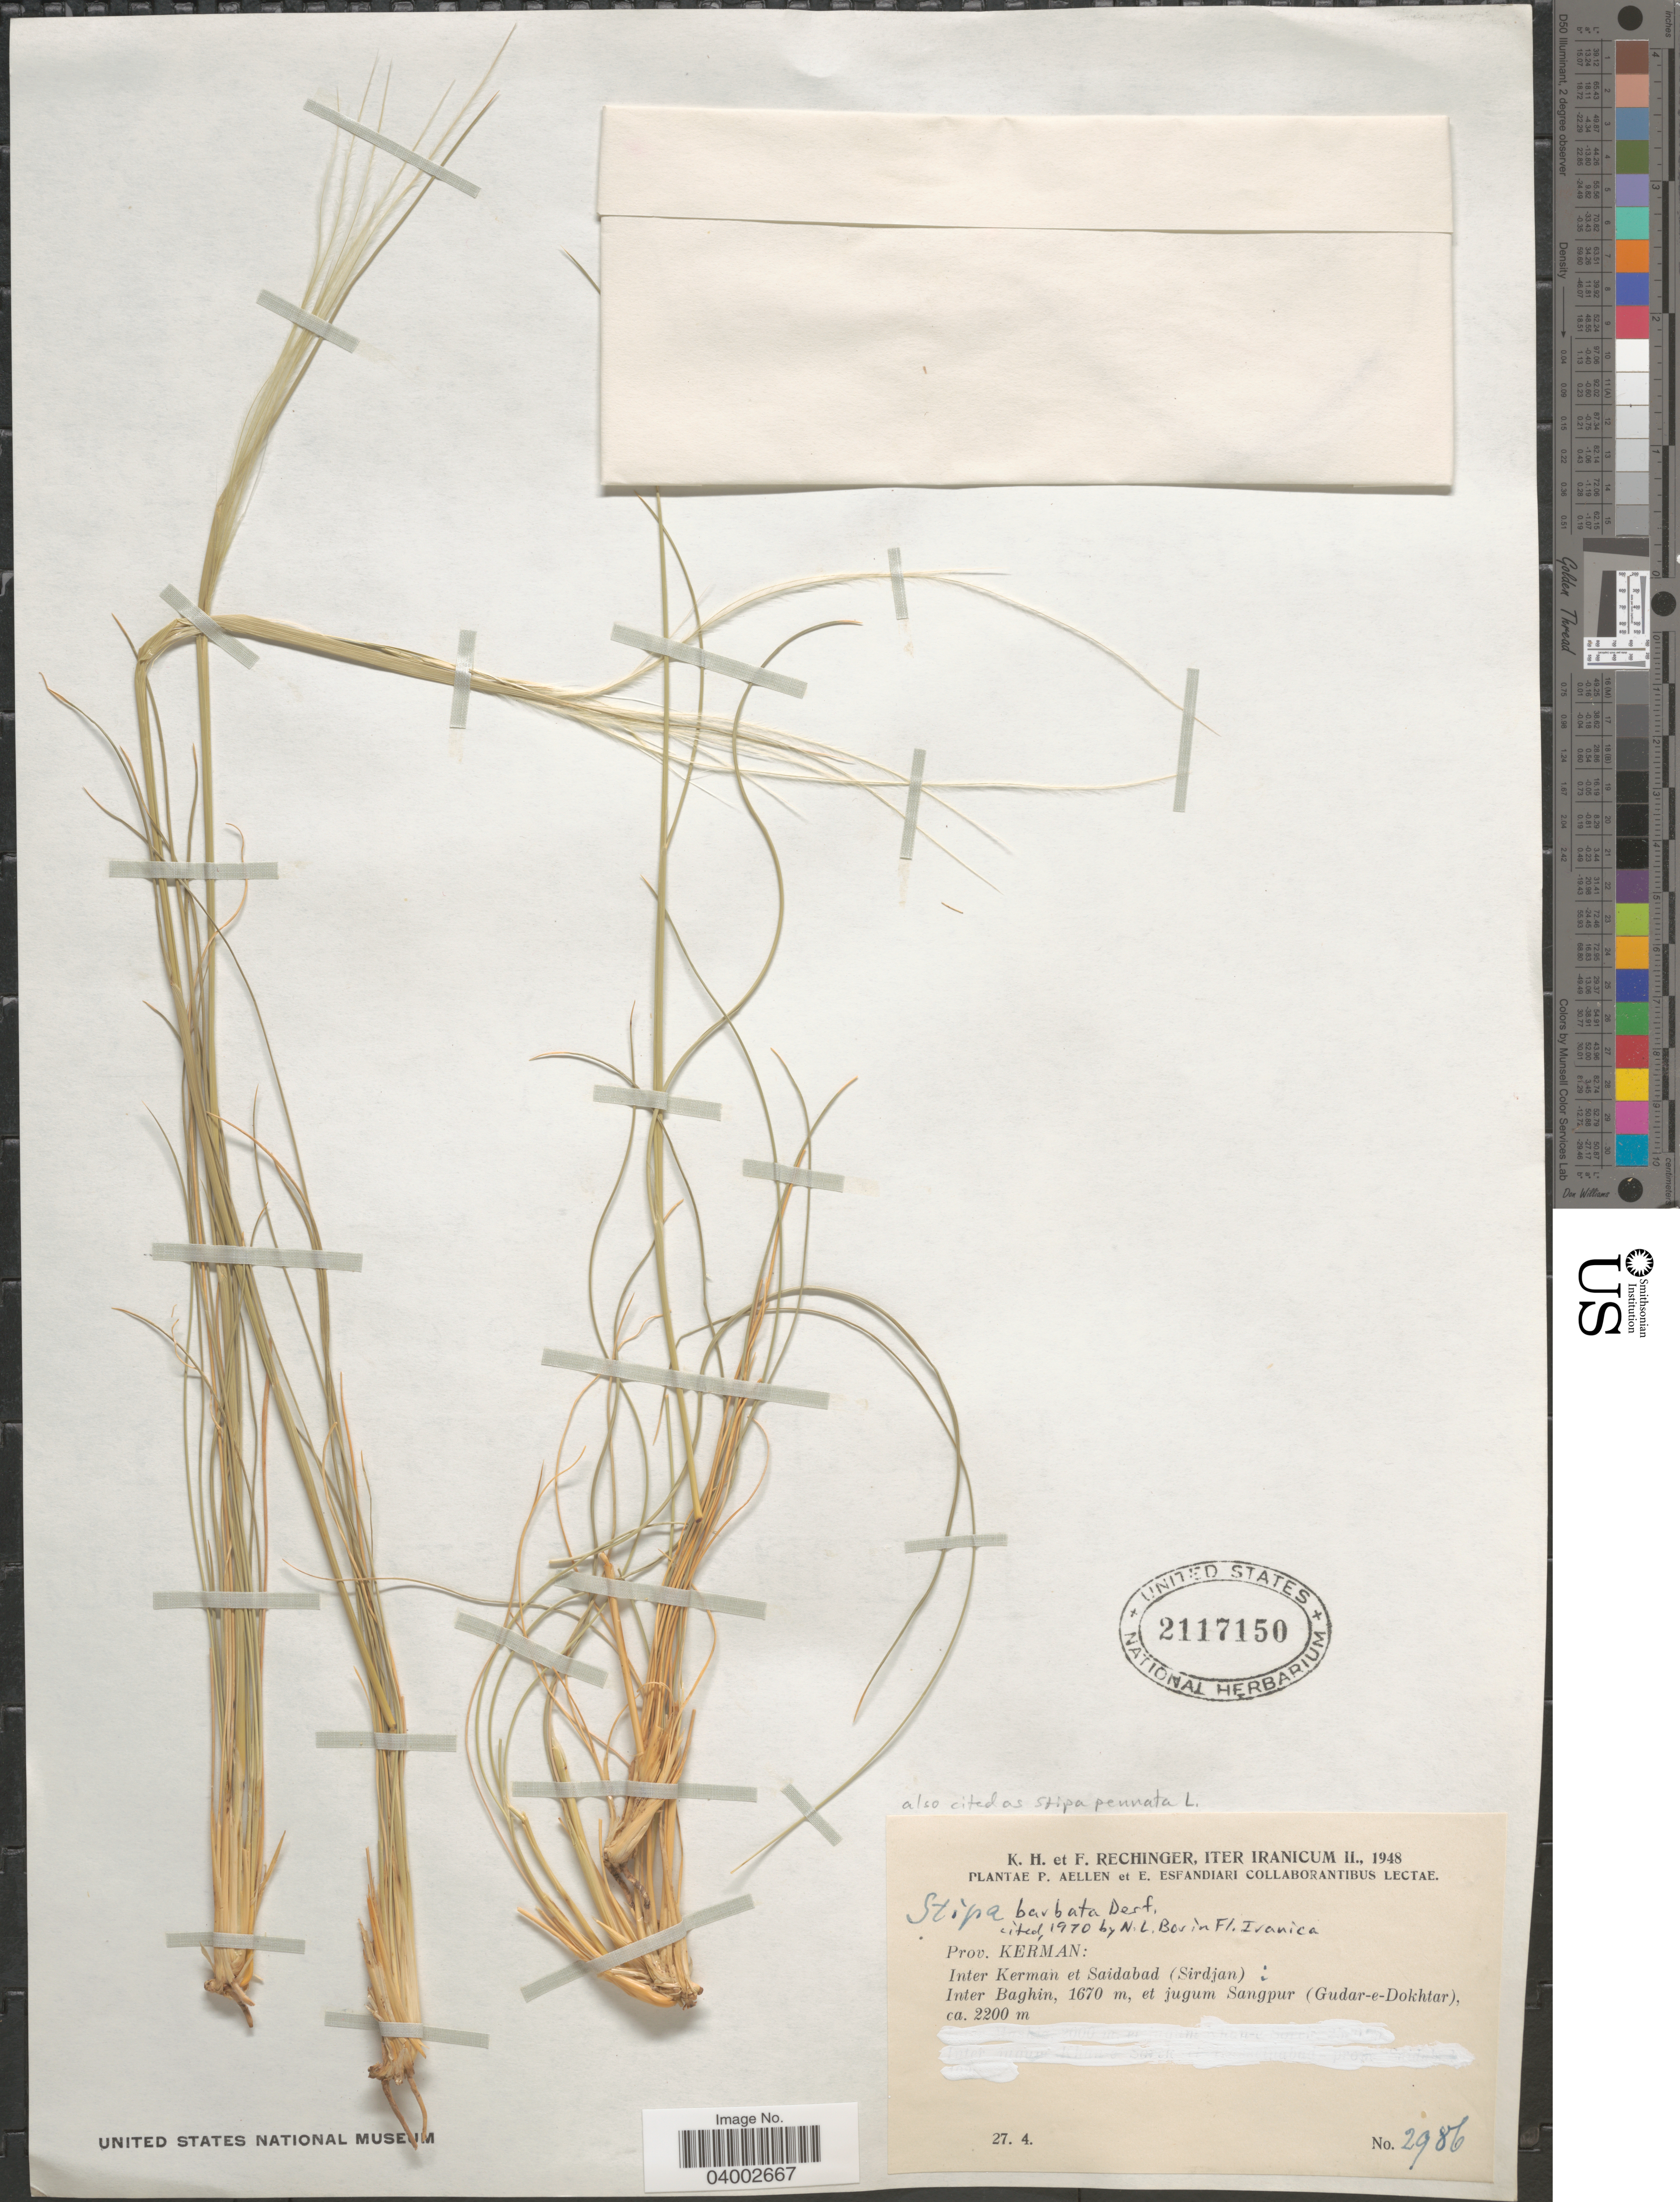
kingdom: Plantae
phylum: Tracheophyta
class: Liliopsida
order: Poales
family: Poaceae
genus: Stipa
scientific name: Stipa barbata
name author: Michx.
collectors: K. H. Rechinger & F. Rechinger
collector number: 2986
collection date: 1948-04-27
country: Iran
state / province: Kerman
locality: Inter Kerman et Saidabad (Sirdjan): Inter Baghin, et jugum Sangpur (Gudar-e-Dokhtar).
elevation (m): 1670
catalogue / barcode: US 2117150